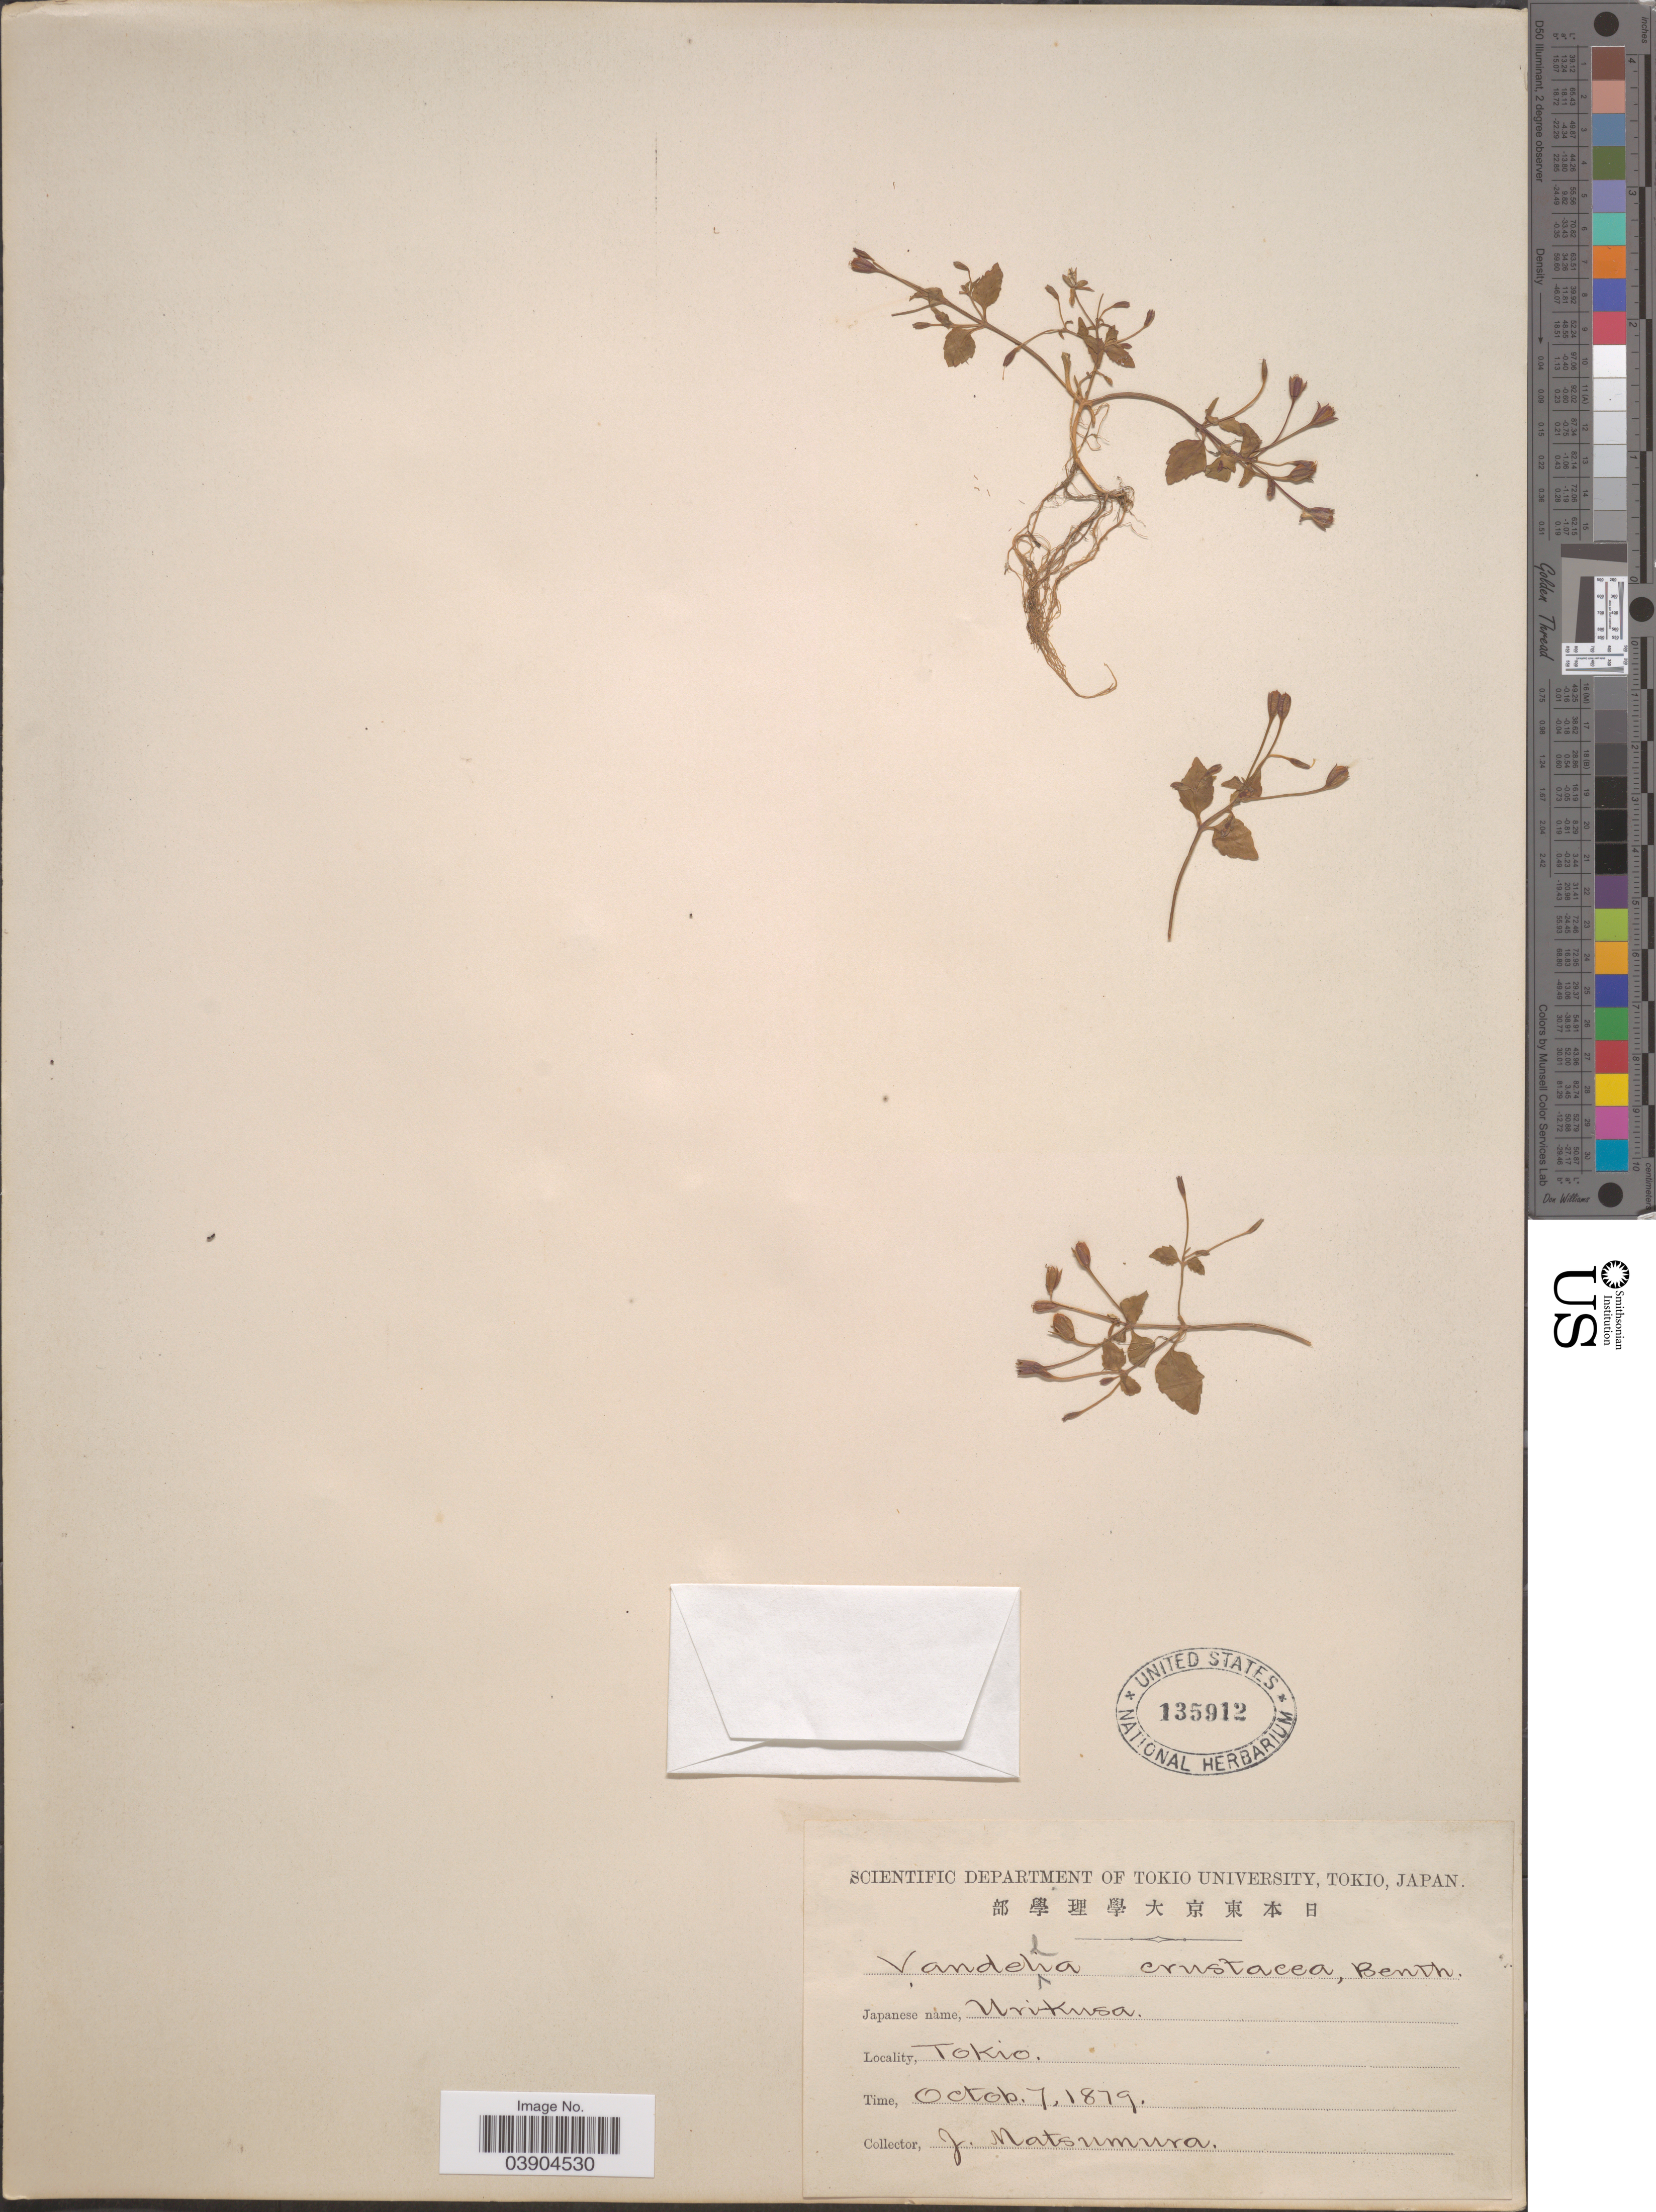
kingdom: Plantae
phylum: Tracheophyta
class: Magnoliopsida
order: Lamiales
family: Linderniaceae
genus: Lindernia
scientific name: Lindernia crustacea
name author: (L.) F. Muell.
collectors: J. Natsumura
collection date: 1879-10-07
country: Japan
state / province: Tokyo, Federal City of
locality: Tokio.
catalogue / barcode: US 135912